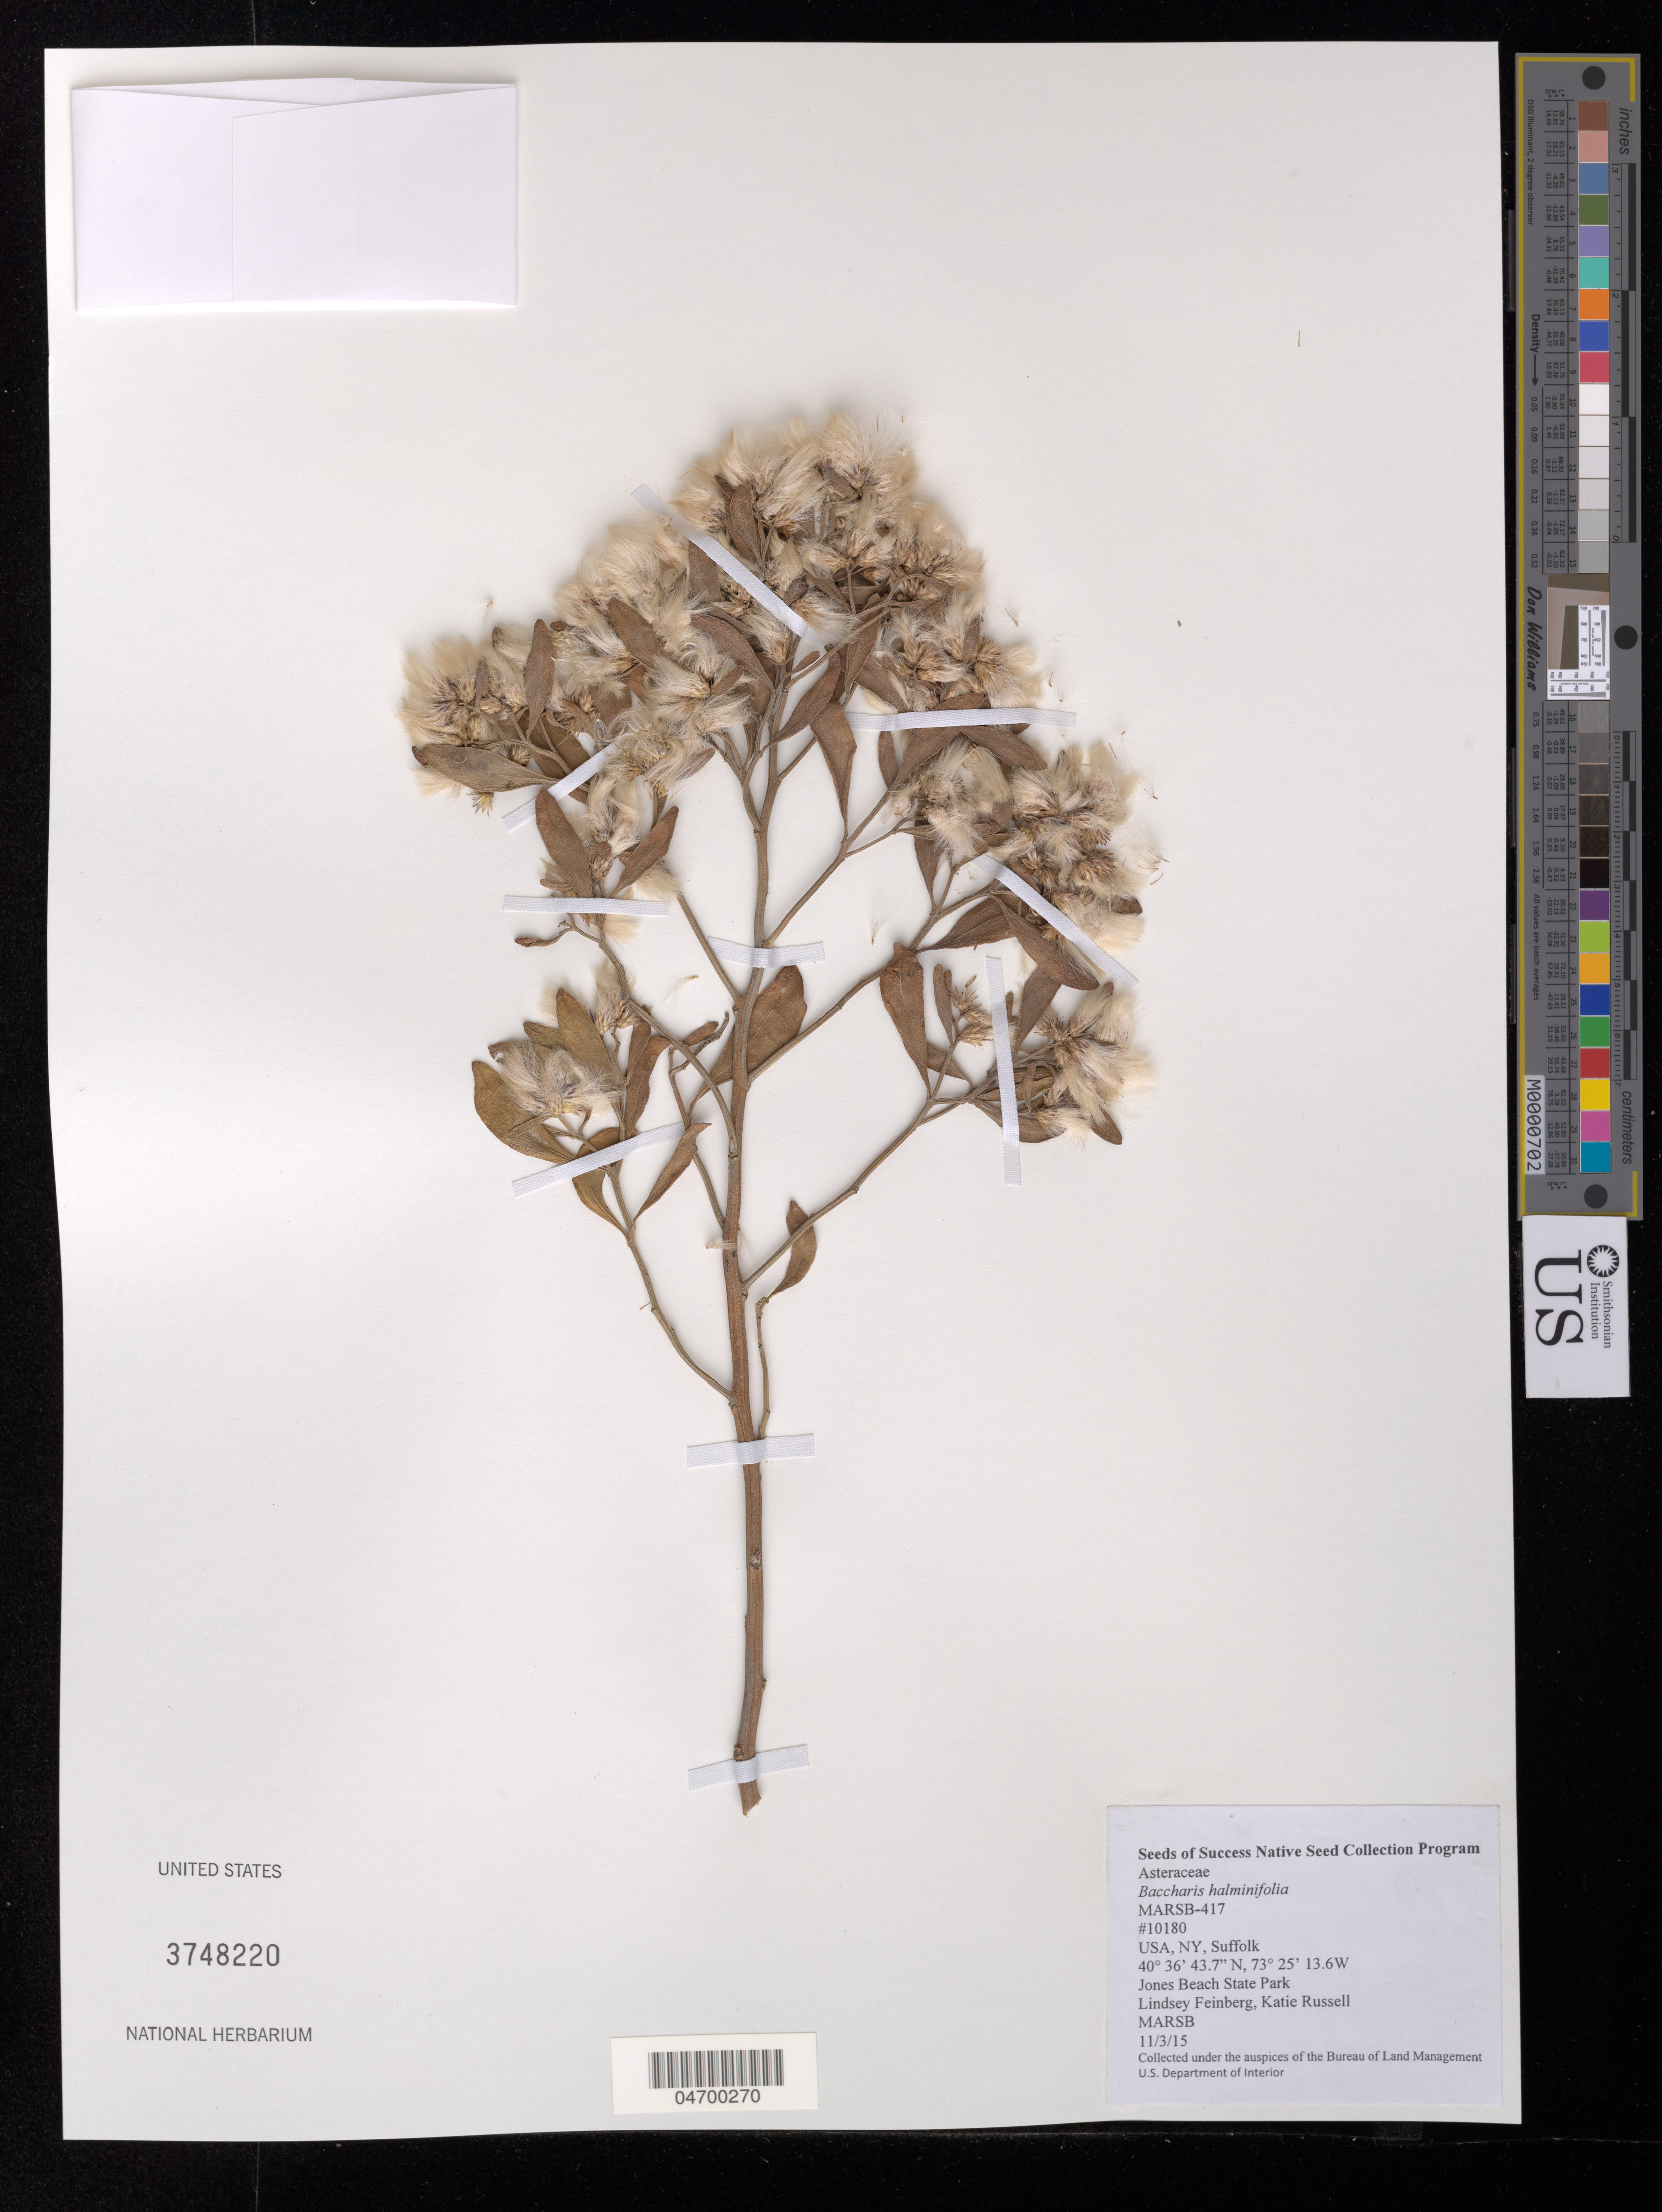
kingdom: Plantae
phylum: Tracheophyta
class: Magnoliopsida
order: Asterales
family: Asteraceae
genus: Baccharis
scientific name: Baccharis halimifolia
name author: L.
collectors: L. Feinberg & K. Russell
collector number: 10180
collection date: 2015-11-03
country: United States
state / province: New York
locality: Suffolk. Jones Beach State Park.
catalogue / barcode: US 3748220